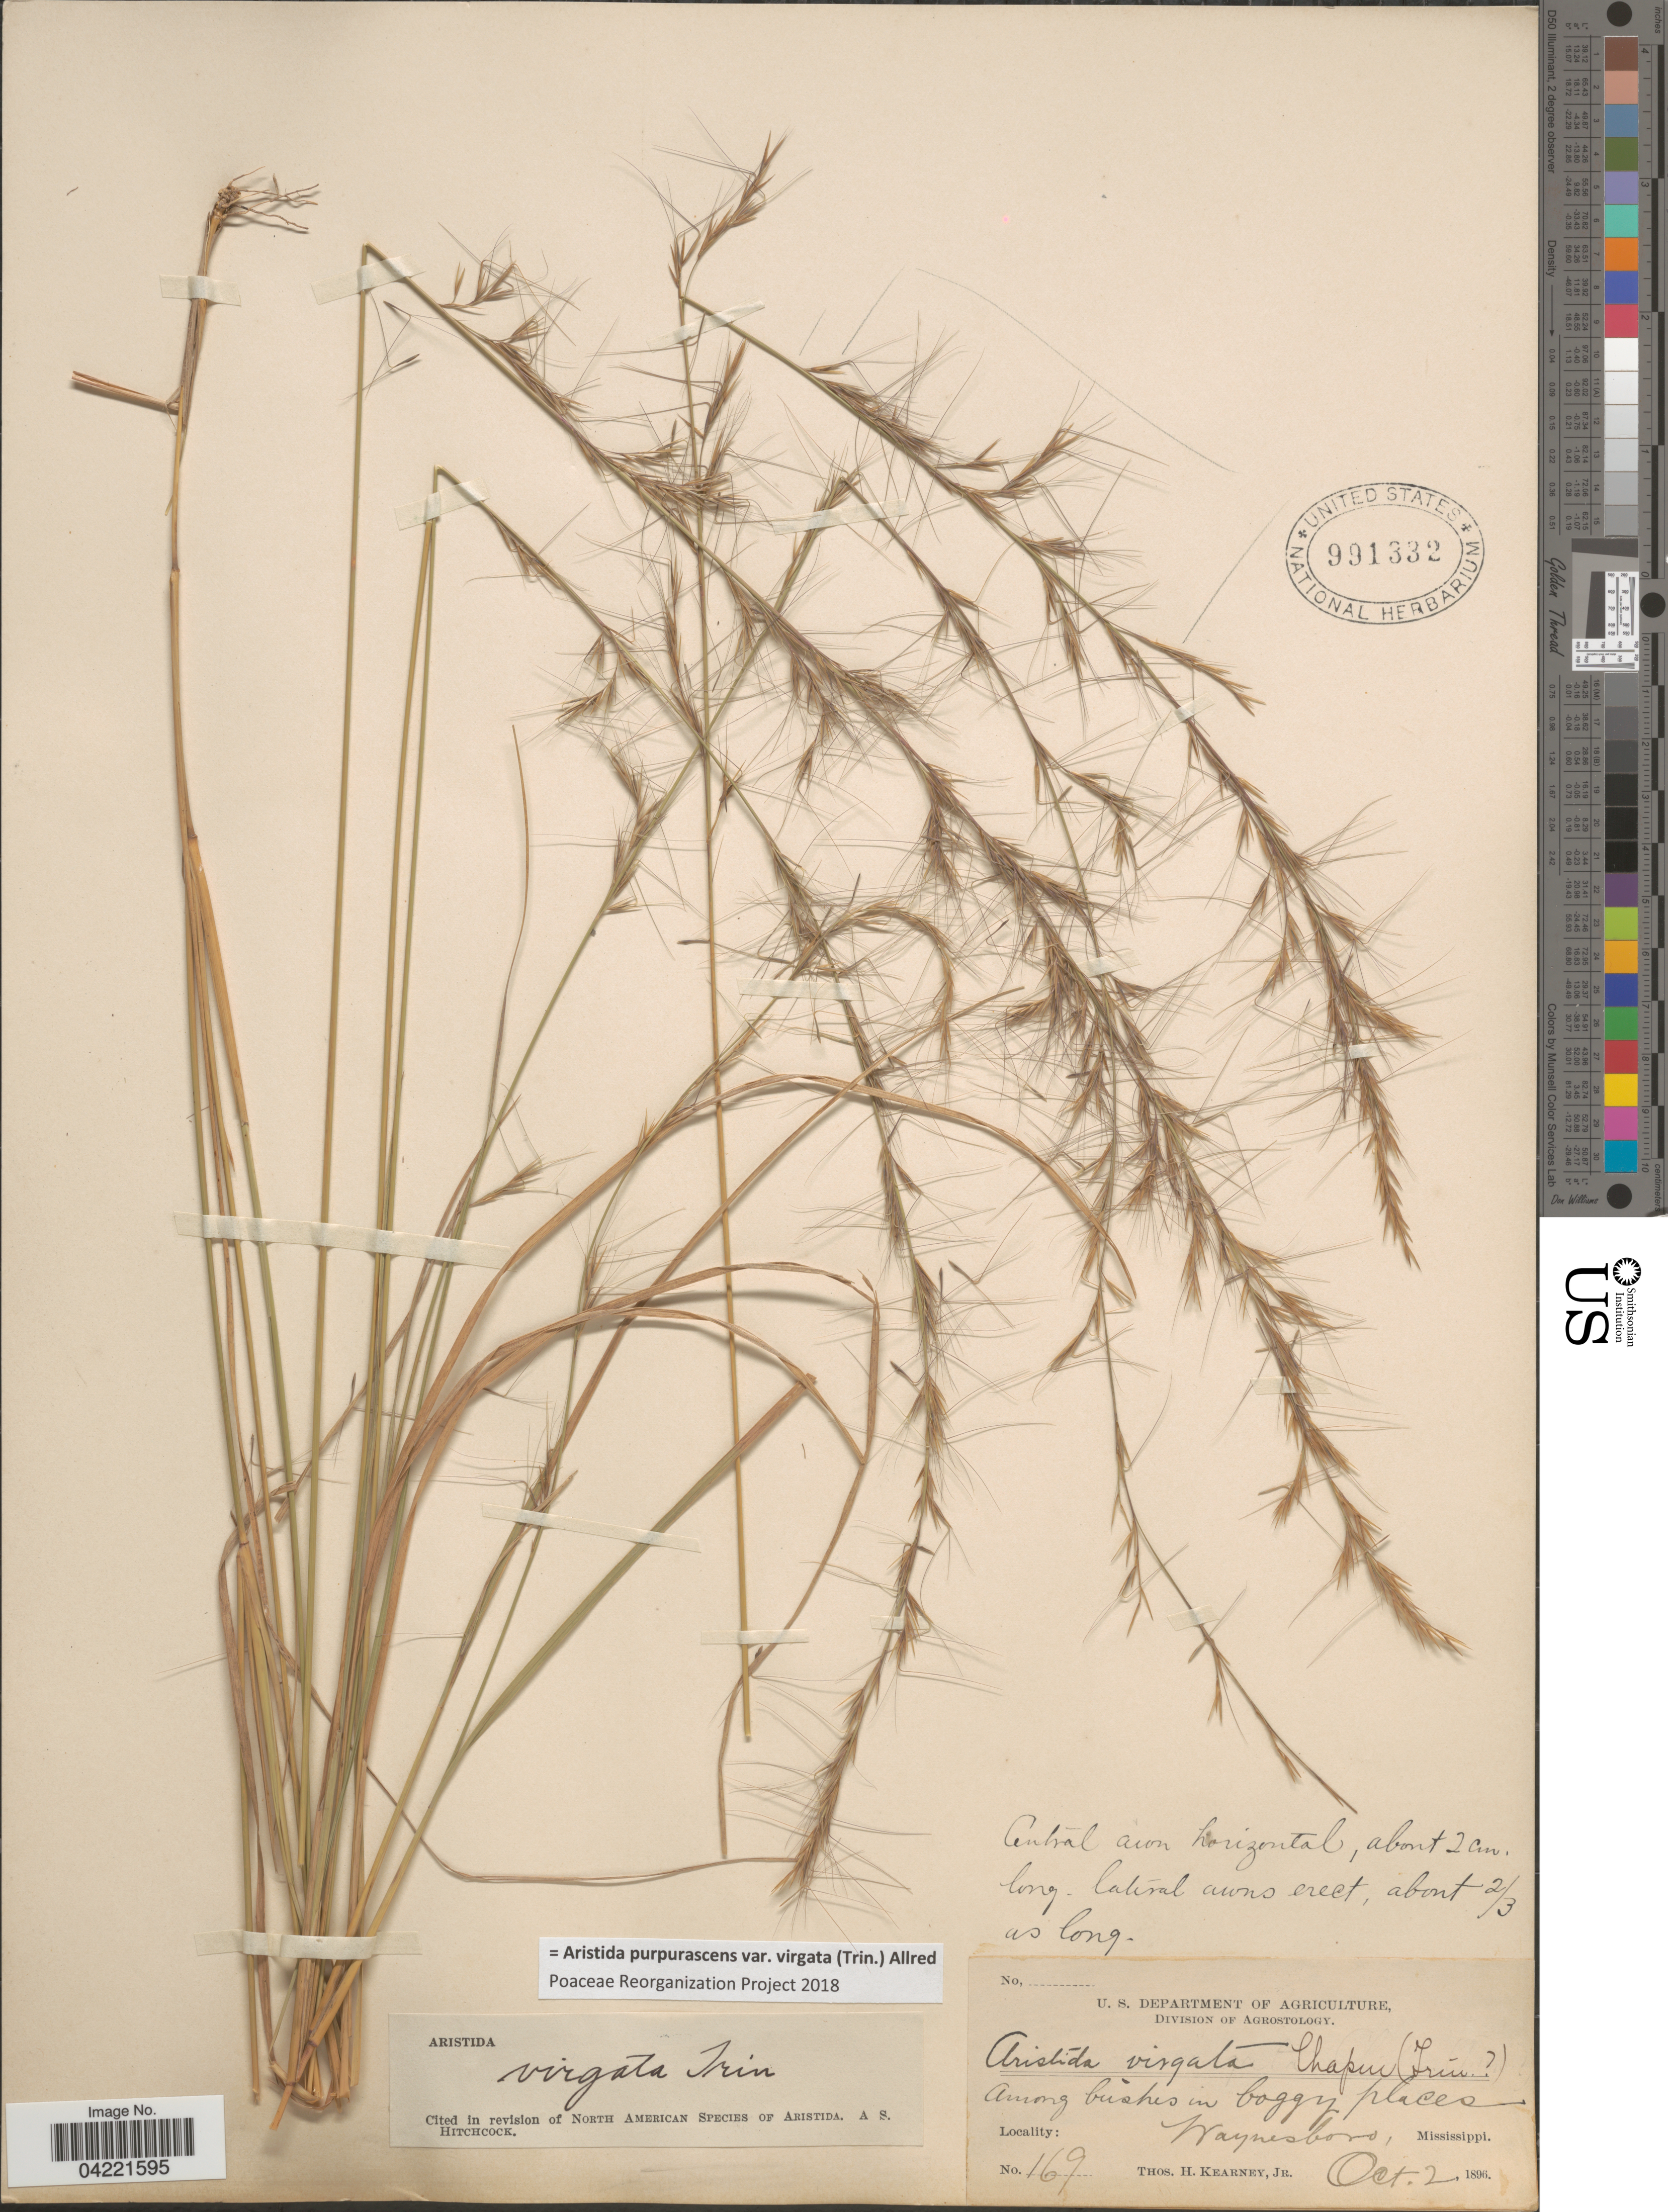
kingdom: Plantae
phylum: Tracheophyta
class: Liliopsida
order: Poales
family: Poaceae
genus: Aristida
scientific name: Aristida purpurascens var. virgata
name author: (Trin.) Allred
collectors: T. H. Kearney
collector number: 169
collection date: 1896-10-02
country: United States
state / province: Mississippi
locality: Waynesboro.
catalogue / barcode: US 991332